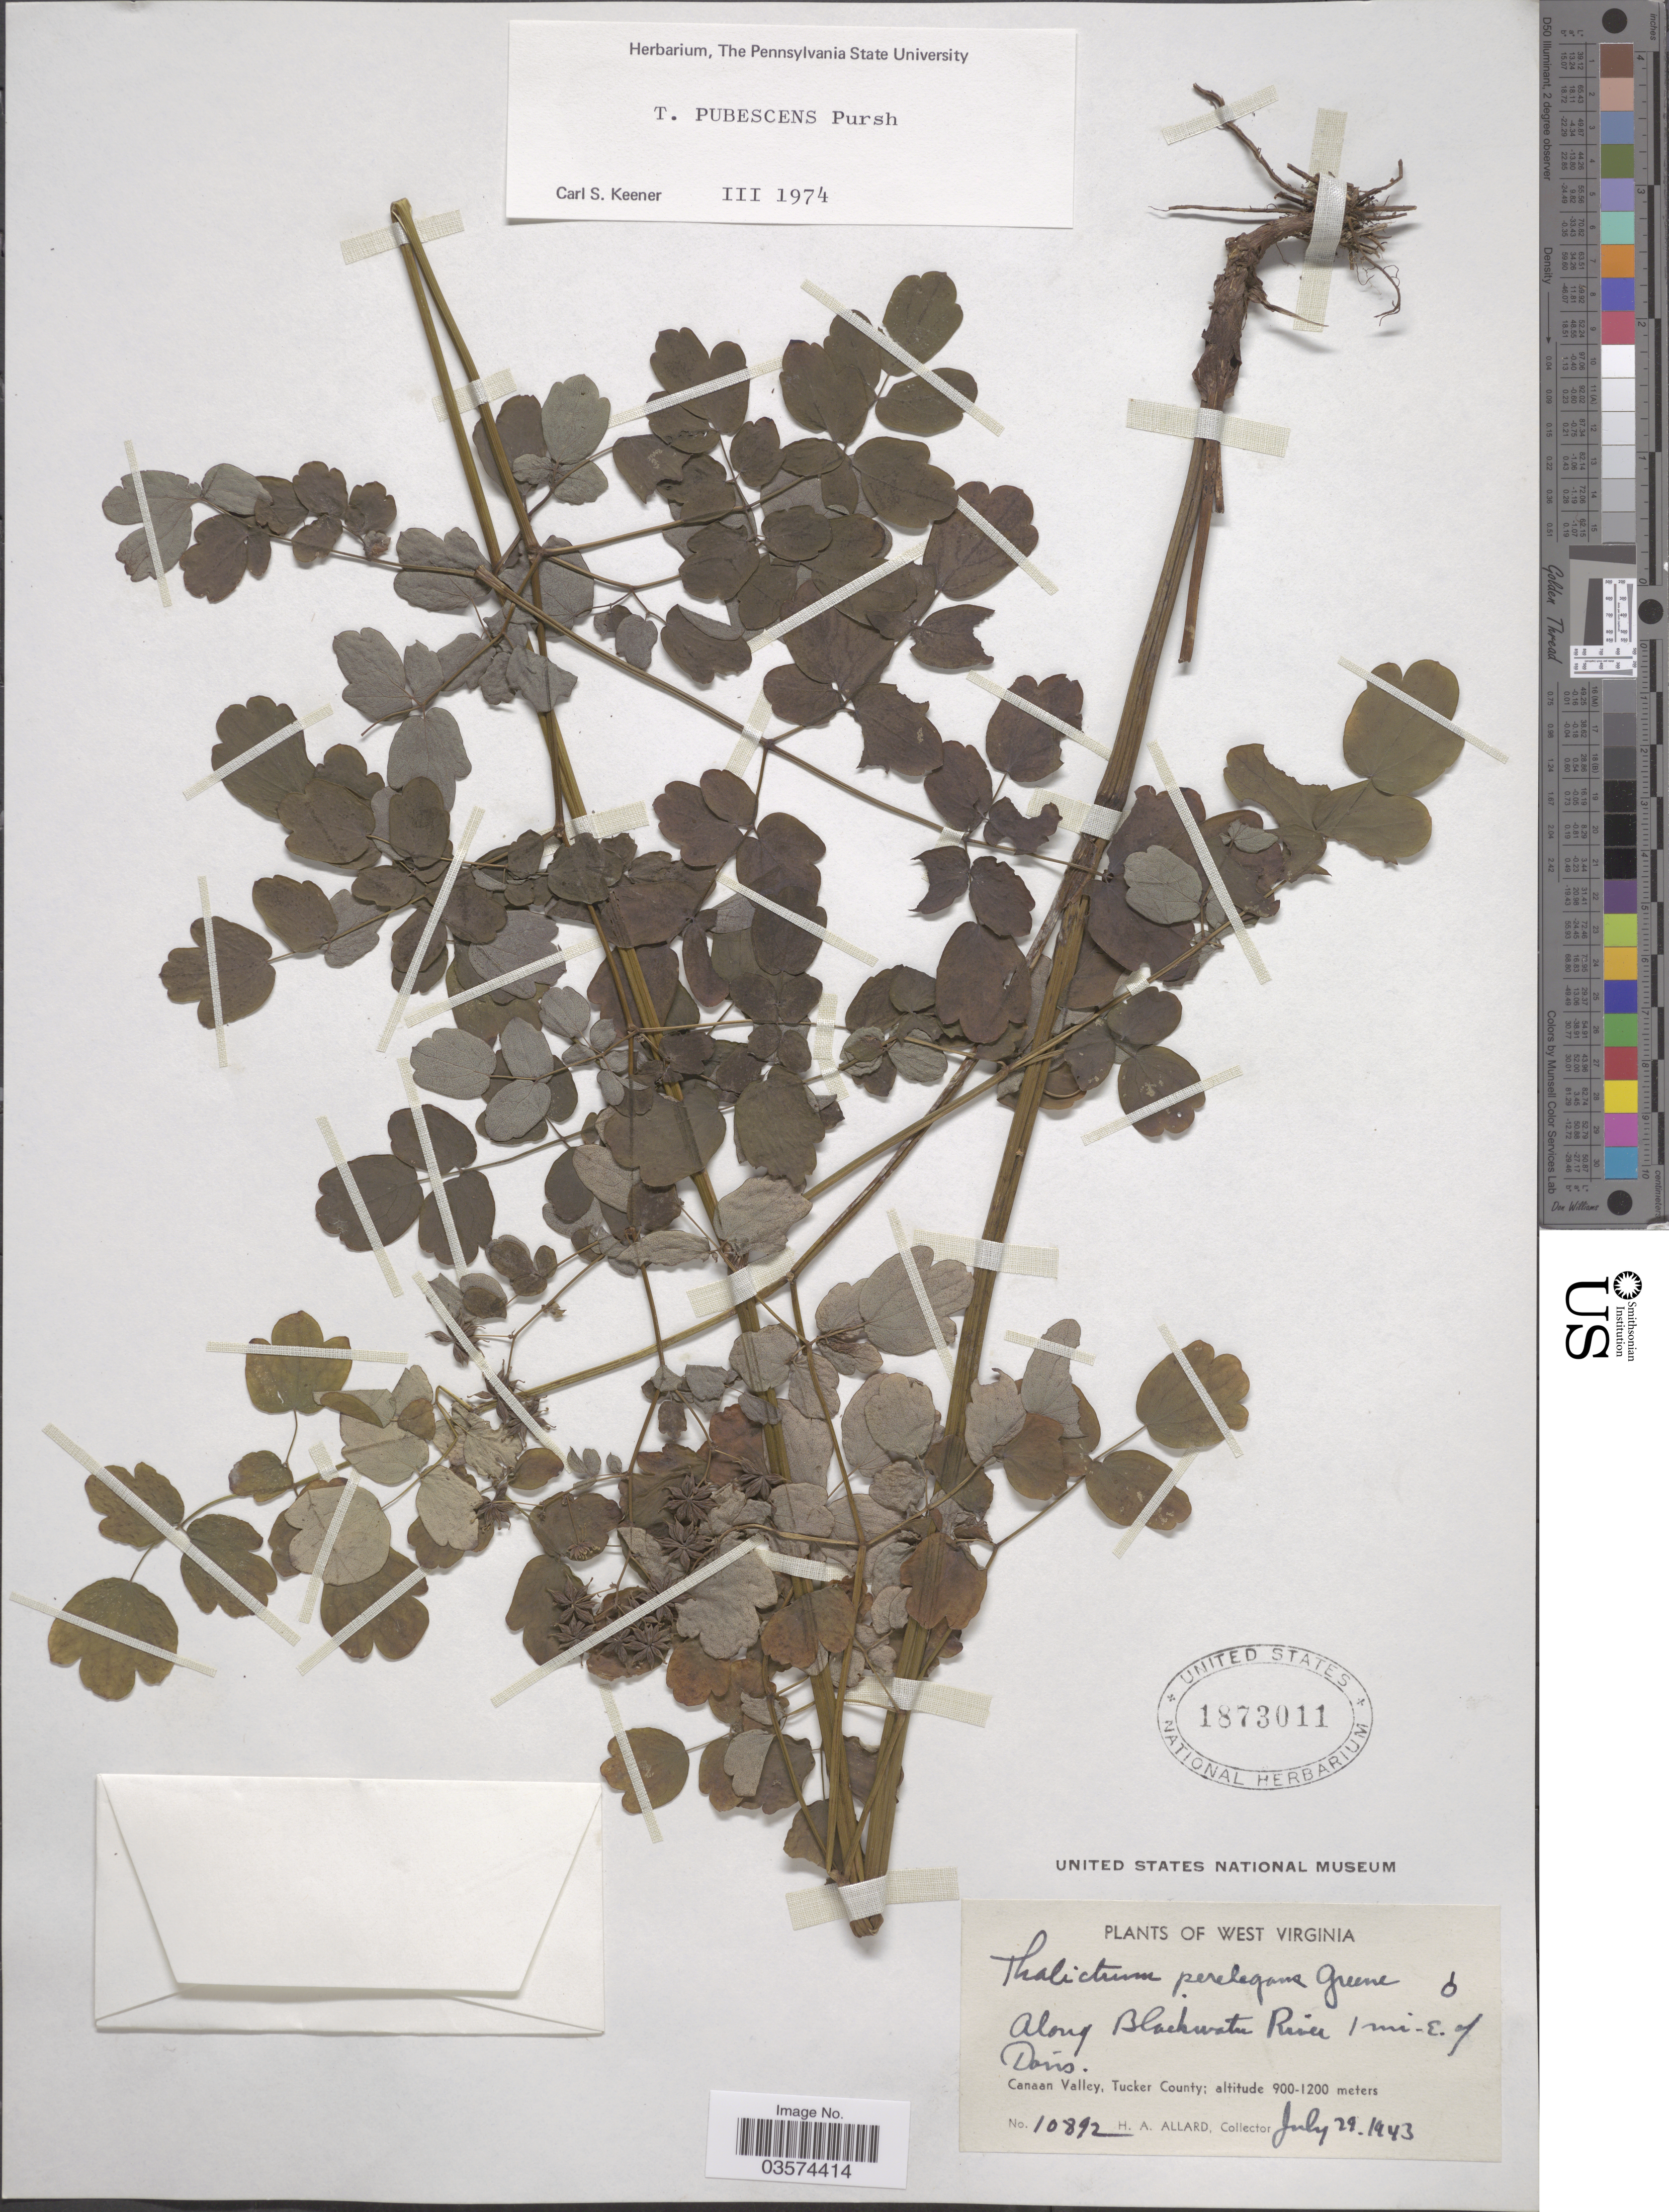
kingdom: Plantae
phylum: Tracheophyta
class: Magnoliopsida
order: Ranunculales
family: Ranunculaceae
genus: Thalictrum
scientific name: Thalictrum pubescens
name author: Pursh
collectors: H. A. Allard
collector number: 10892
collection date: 1943-07-29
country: United States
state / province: West Virginia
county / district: Tucker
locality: Along Blackwater River 1 mi. E. of Davis. Canaan Valley, Tucker County.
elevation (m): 900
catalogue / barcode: US 1873011